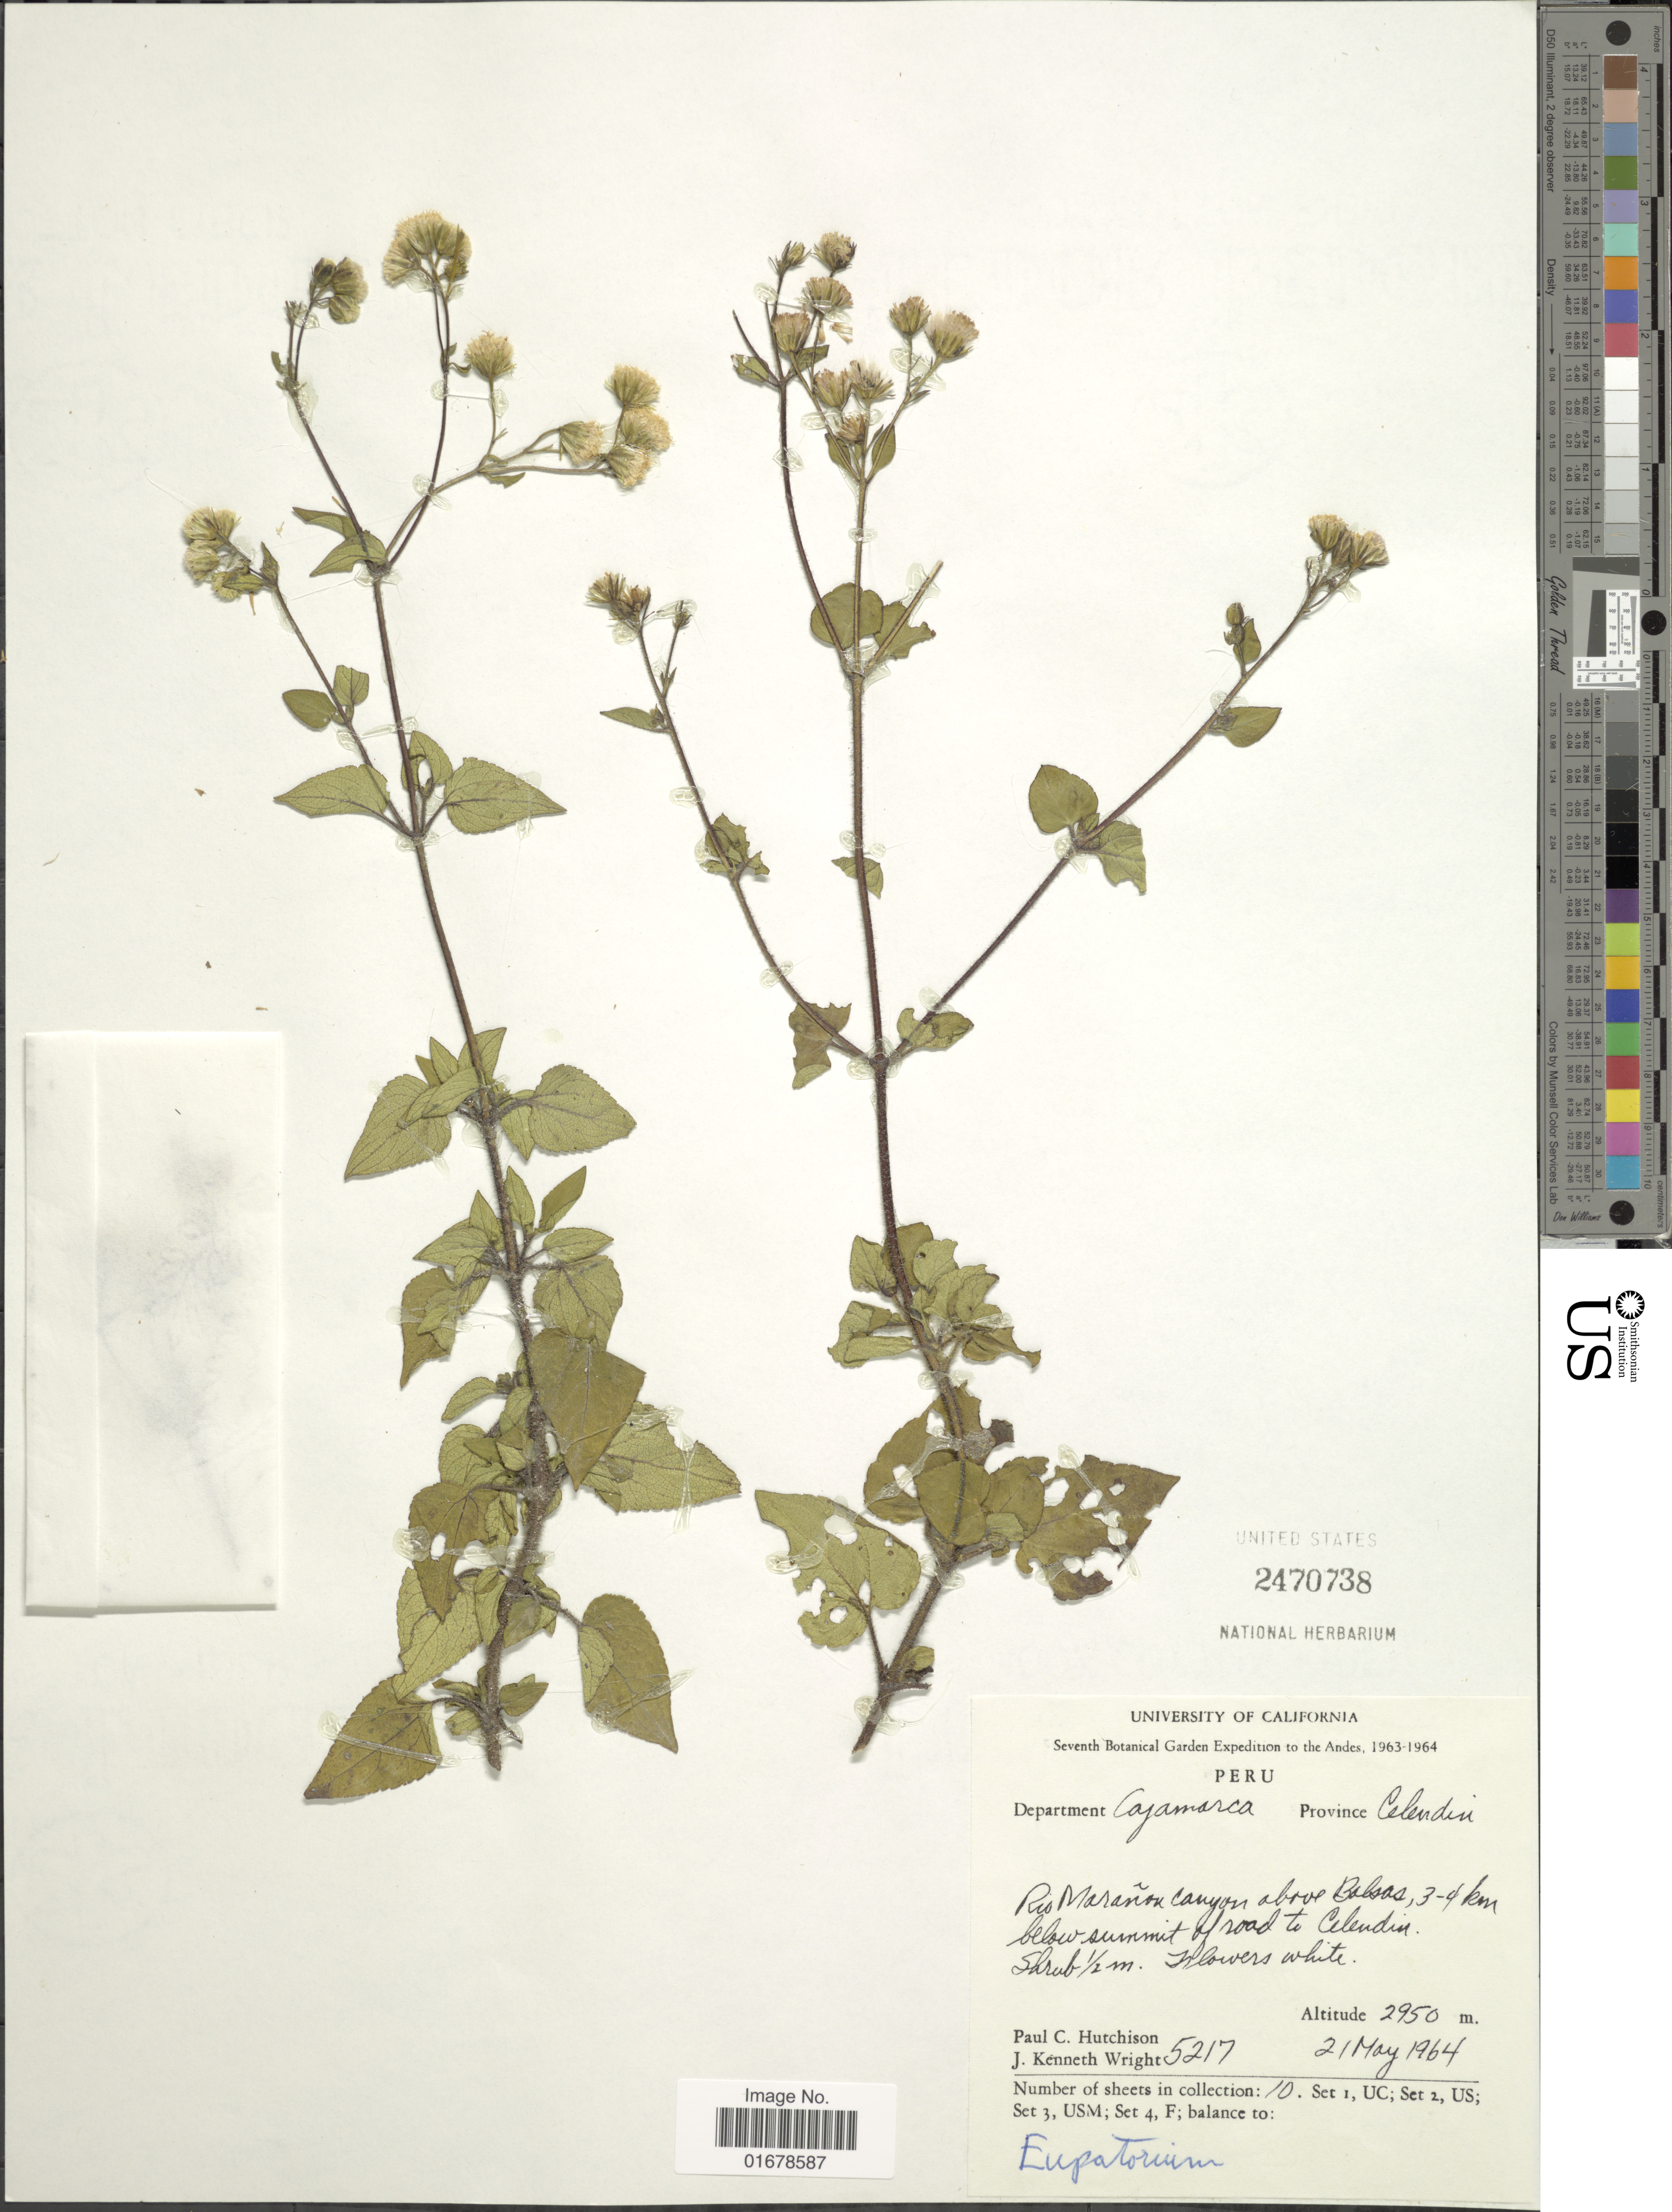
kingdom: Plantae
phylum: Tracheophyta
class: Magnoliopsida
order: Asterales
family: Asteraceae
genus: Ageratina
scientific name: Ageratina sp.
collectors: P. C. Hutchison & J. K. Wright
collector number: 5217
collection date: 1964-05-21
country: Peru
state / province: Cajamarca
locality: Department Cajamarca, Province Celendin, Rio Maranon Canyon above Balsas, 3-4 km below summit of road to Celendin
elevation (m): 2950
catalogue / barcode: US 2470738